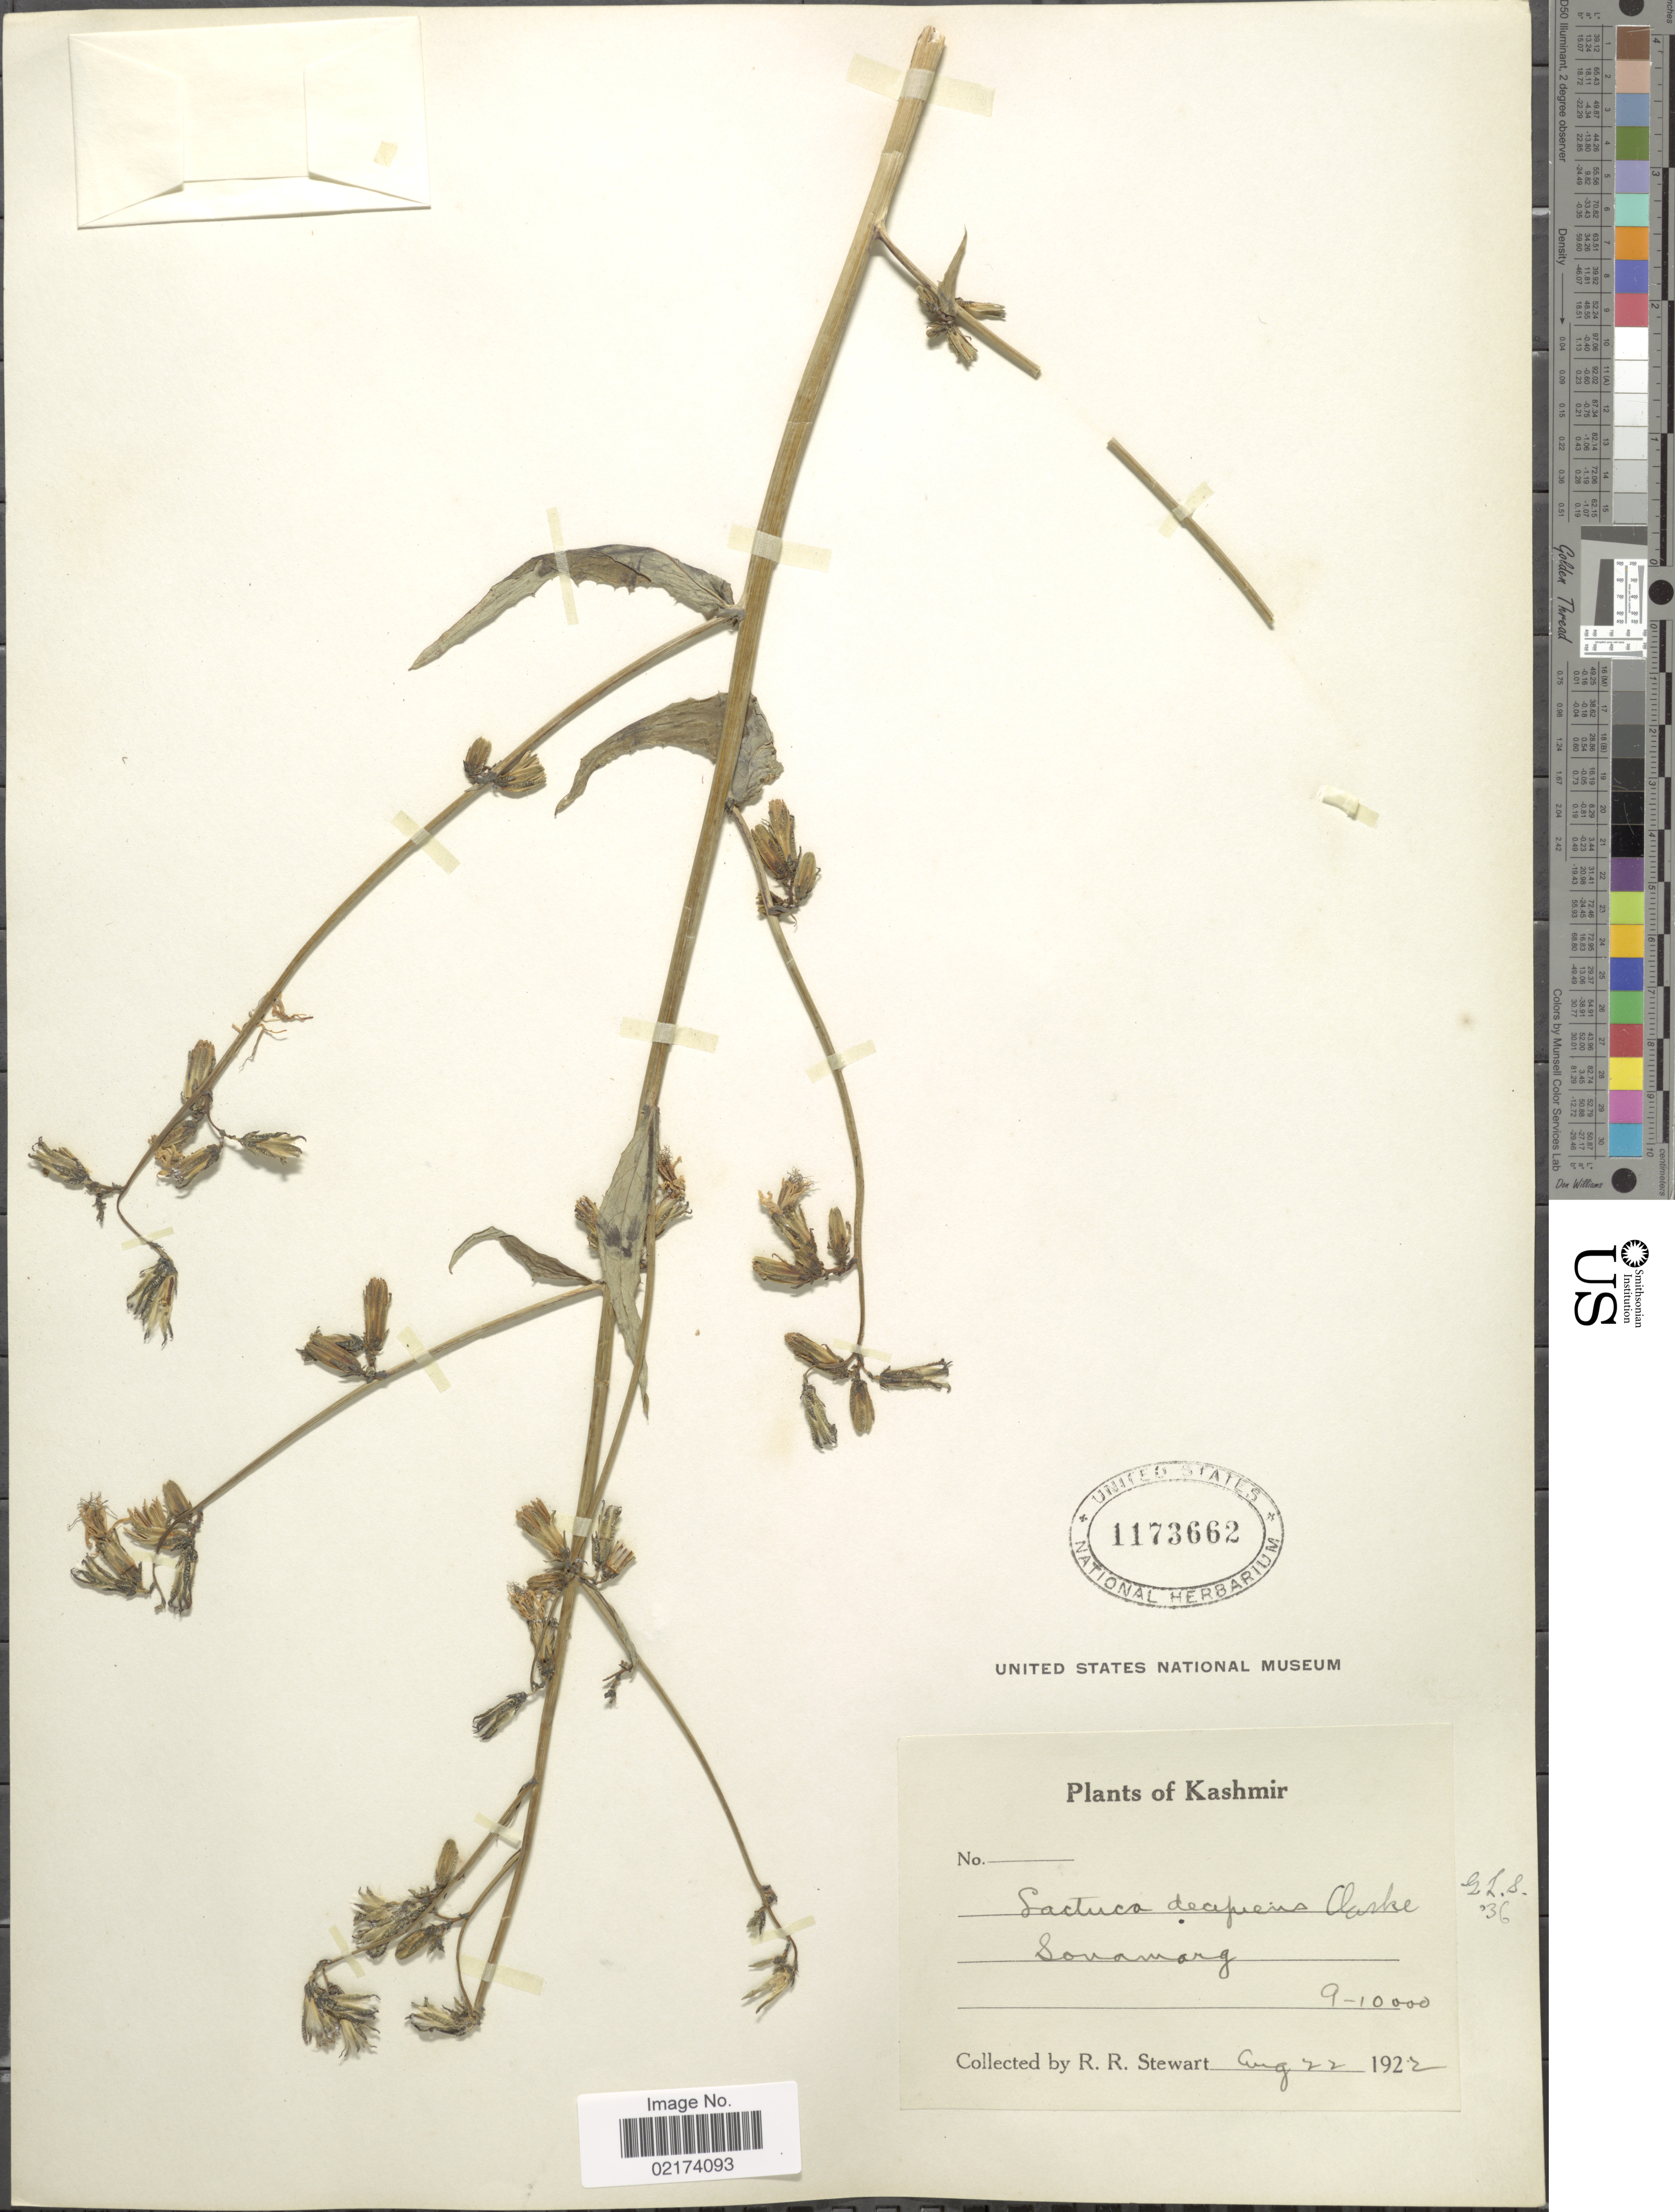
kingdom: Plantae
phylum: Tracheophyta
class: Magnoliopsida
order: Asterales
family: Asteraceae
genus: Lactuca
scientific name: Lactuca decipiens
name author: C.B. Clarke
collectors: R. R. Stewart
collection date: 1922-08-22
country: India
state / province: Jammu and Kashmir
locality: Kashmir, Sonamarg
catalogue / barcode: US 1173662